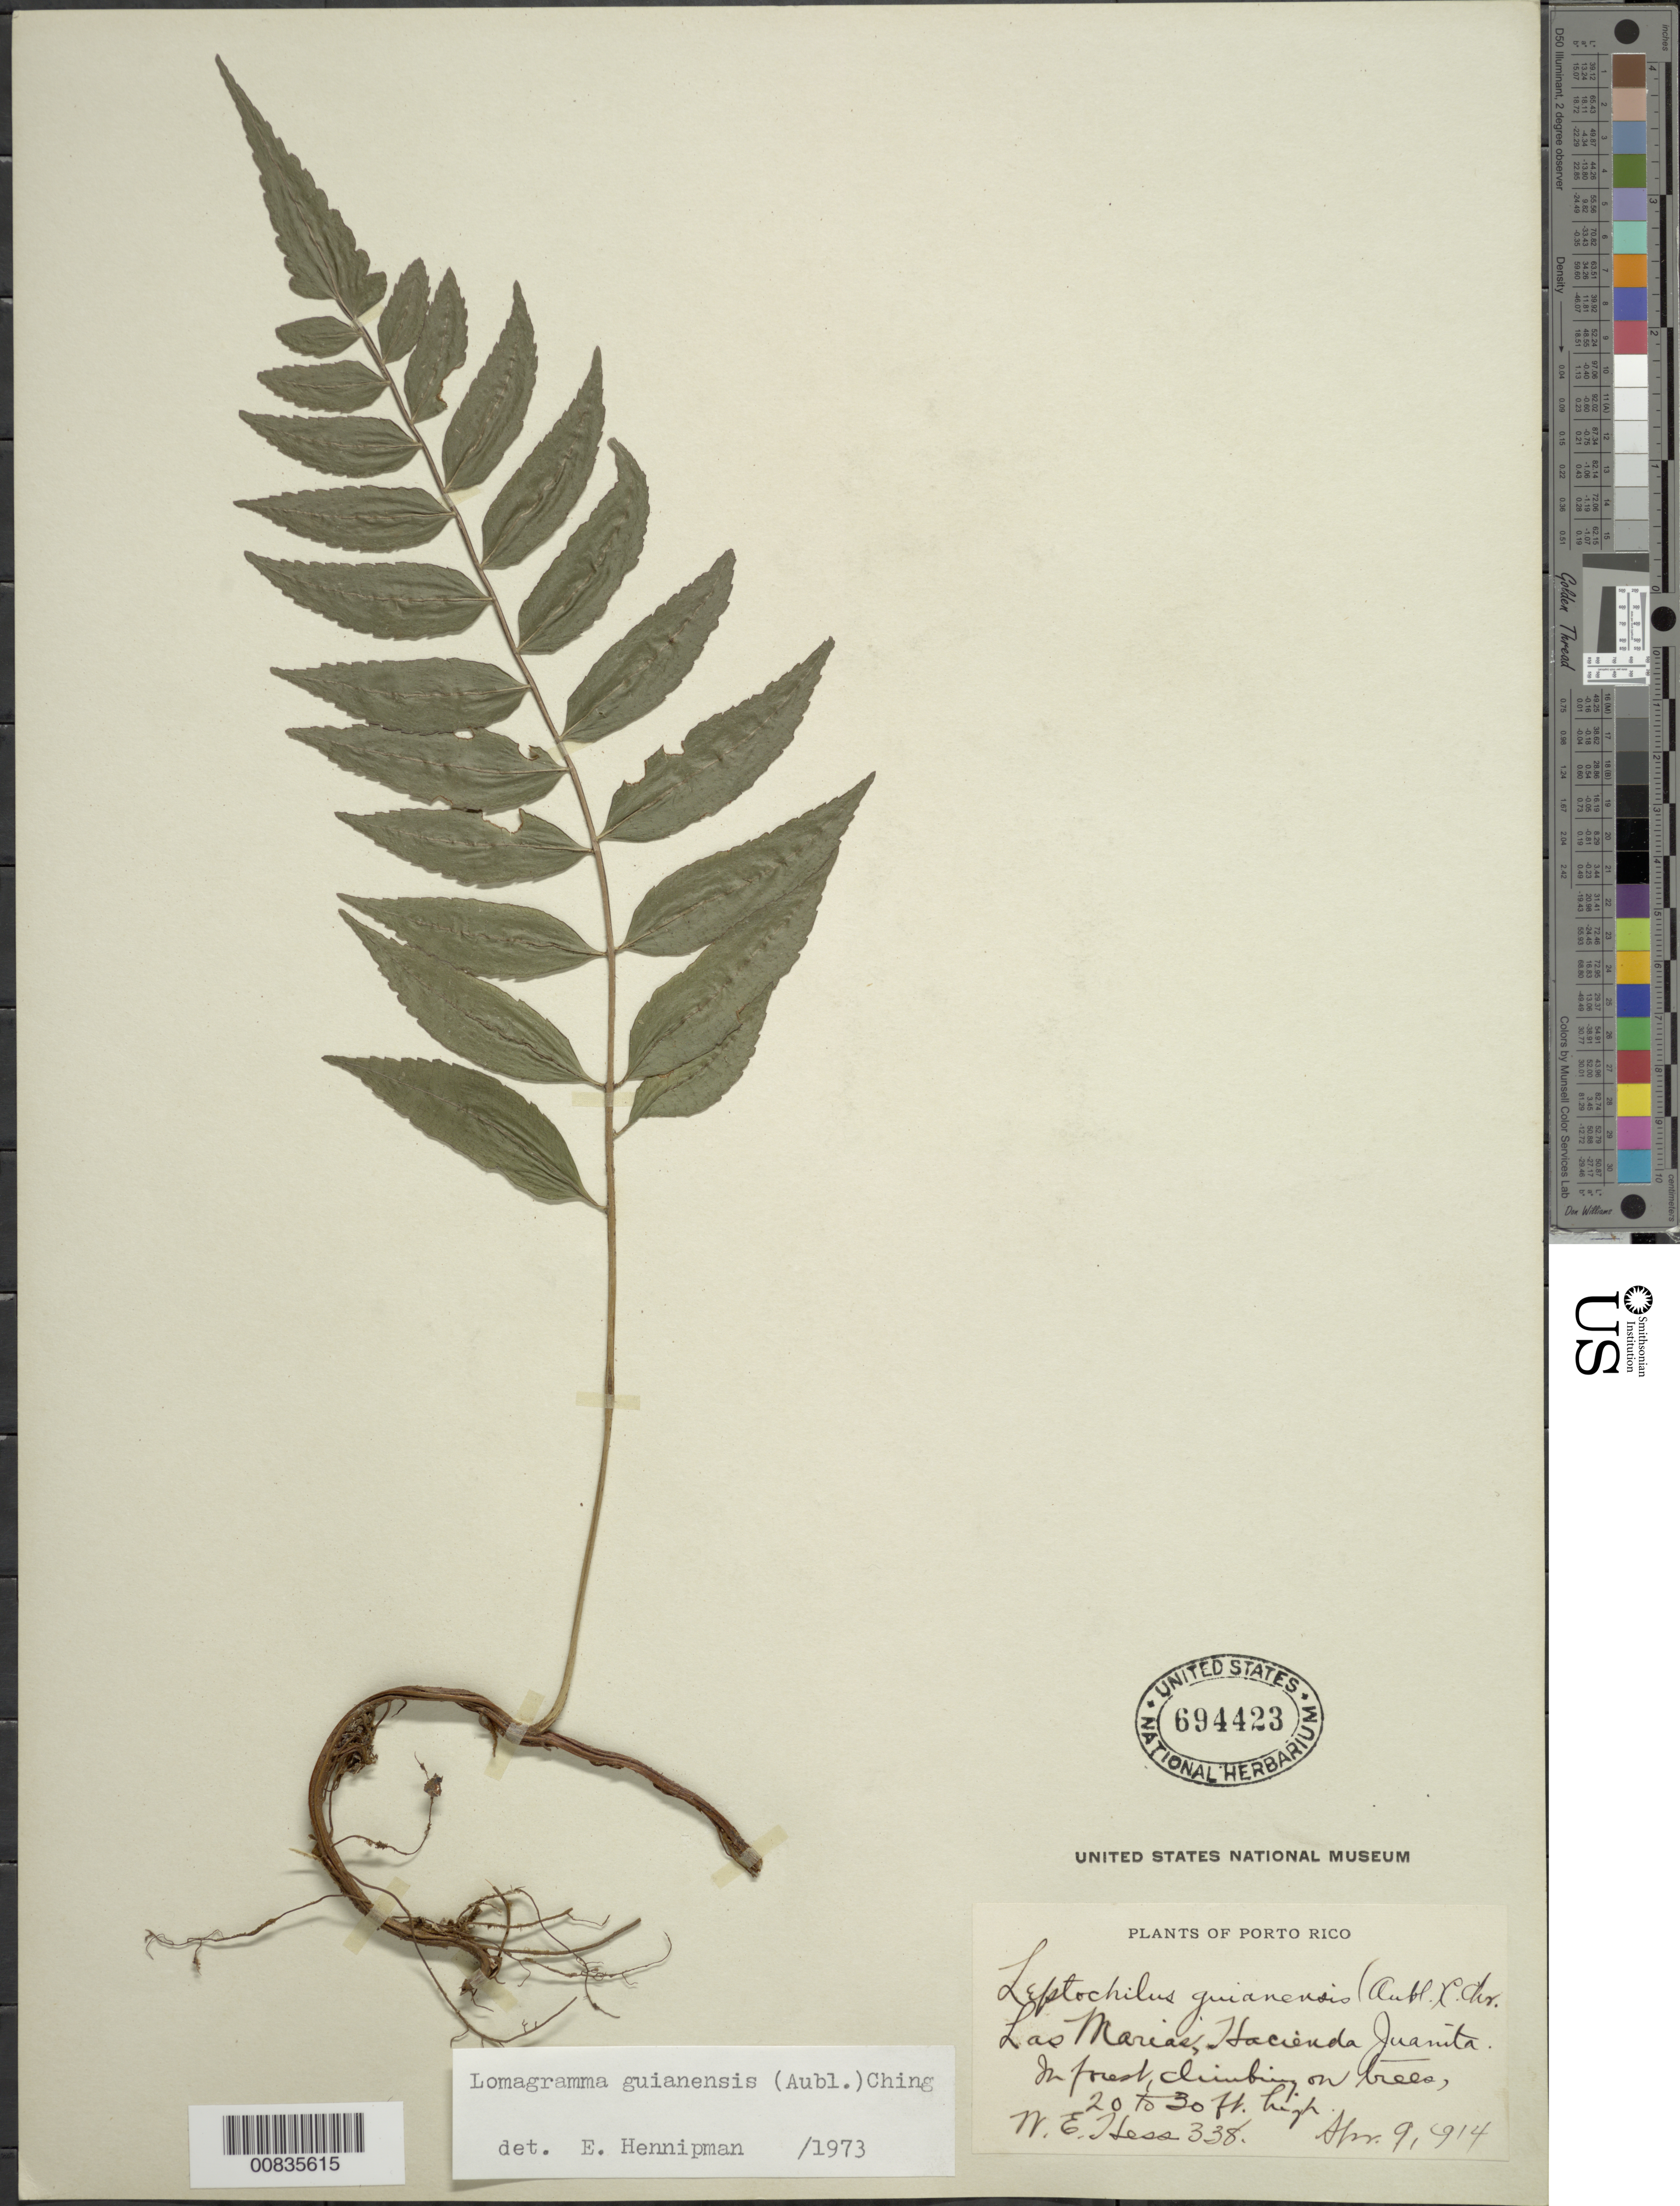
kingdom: Plantae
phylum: Tracheophyta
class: Polypodiopsida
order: Polypodiales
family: Dryopteridaceae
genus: Mickelia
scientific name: Mickelia guianensis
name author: (Aubl.) R.C. Moran et al.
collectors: W. Hess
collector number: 338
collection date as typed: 09 Apr 1914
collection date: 1914-04-09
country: Puerto Rico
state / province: Las Marías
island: Puerto Rico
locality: Las Marias, Hacienda Juanita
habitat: Forest, climbing on trees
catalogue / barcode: US 694423